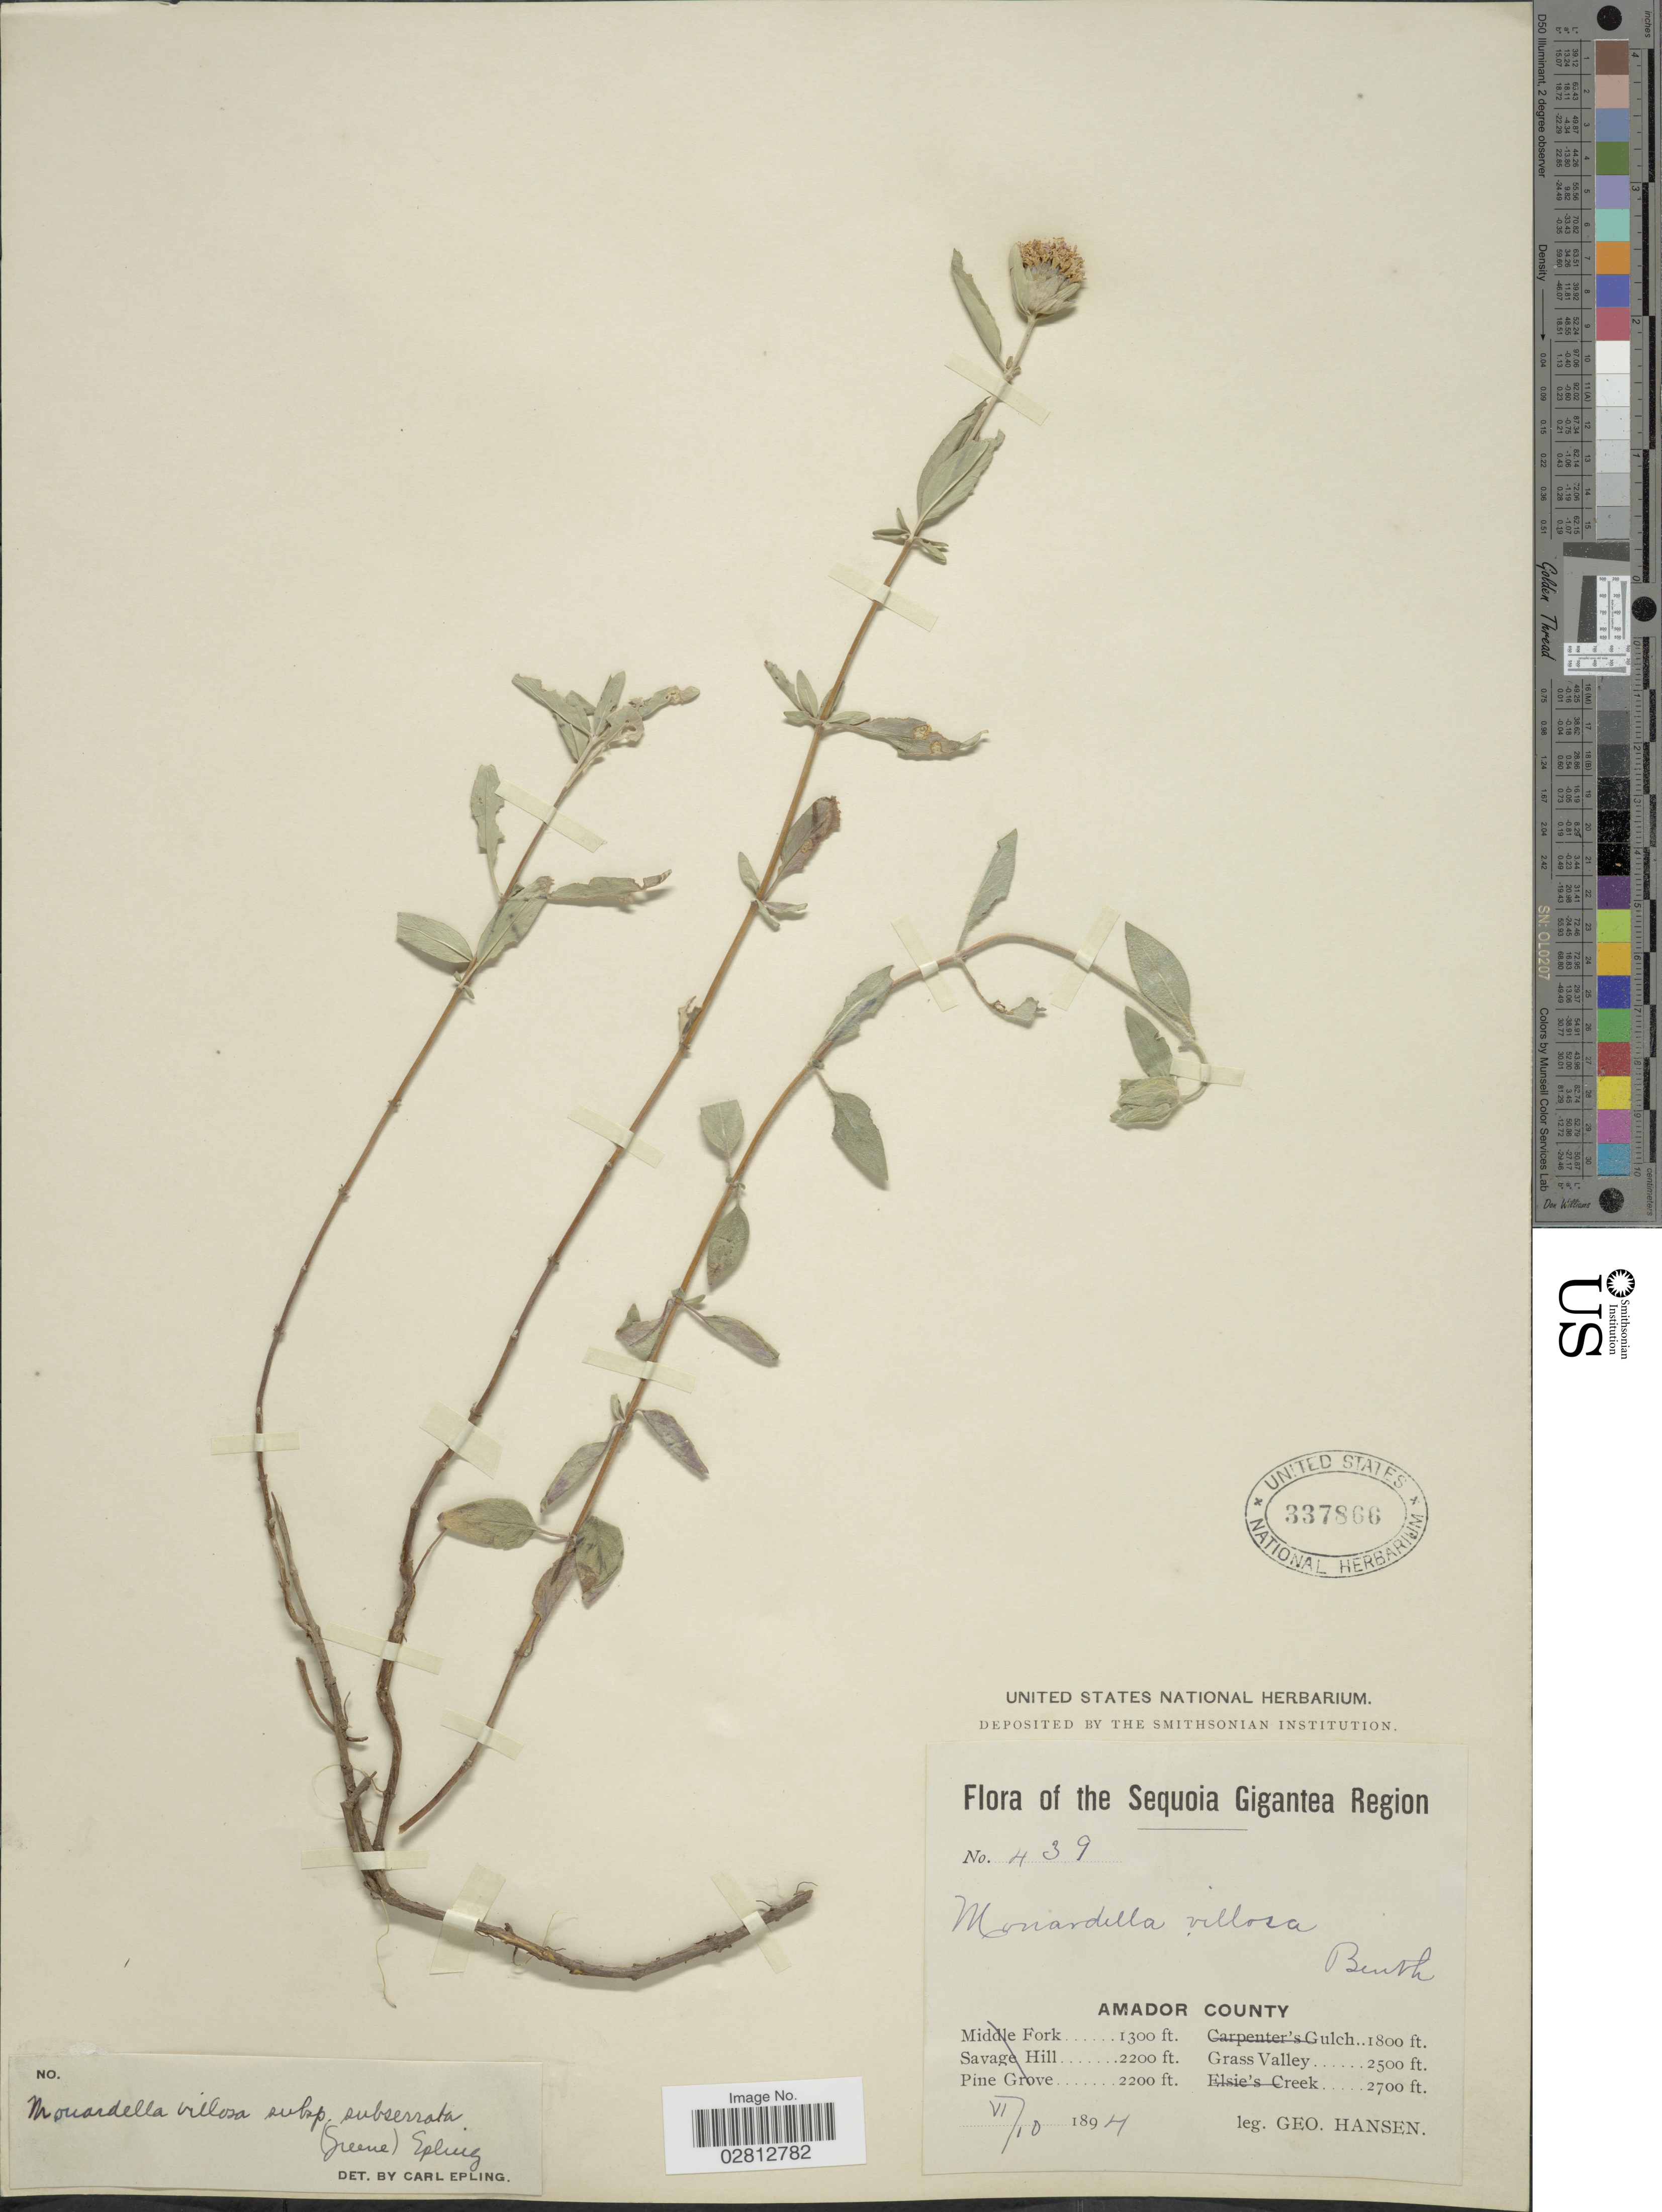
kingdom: Plantae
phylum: Tracheophyta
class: Magnoliopsida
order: Lamiales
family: Lamiaceae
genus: Monardella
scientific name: Monardella villosa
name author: Benth.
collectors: G. Hansen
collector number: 439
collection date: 1894-06-10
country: United States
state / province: California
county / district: Amador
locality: Sequoia Gigantea Region, Amador County, Grass Valley.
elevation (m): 762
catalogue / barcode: US 337866